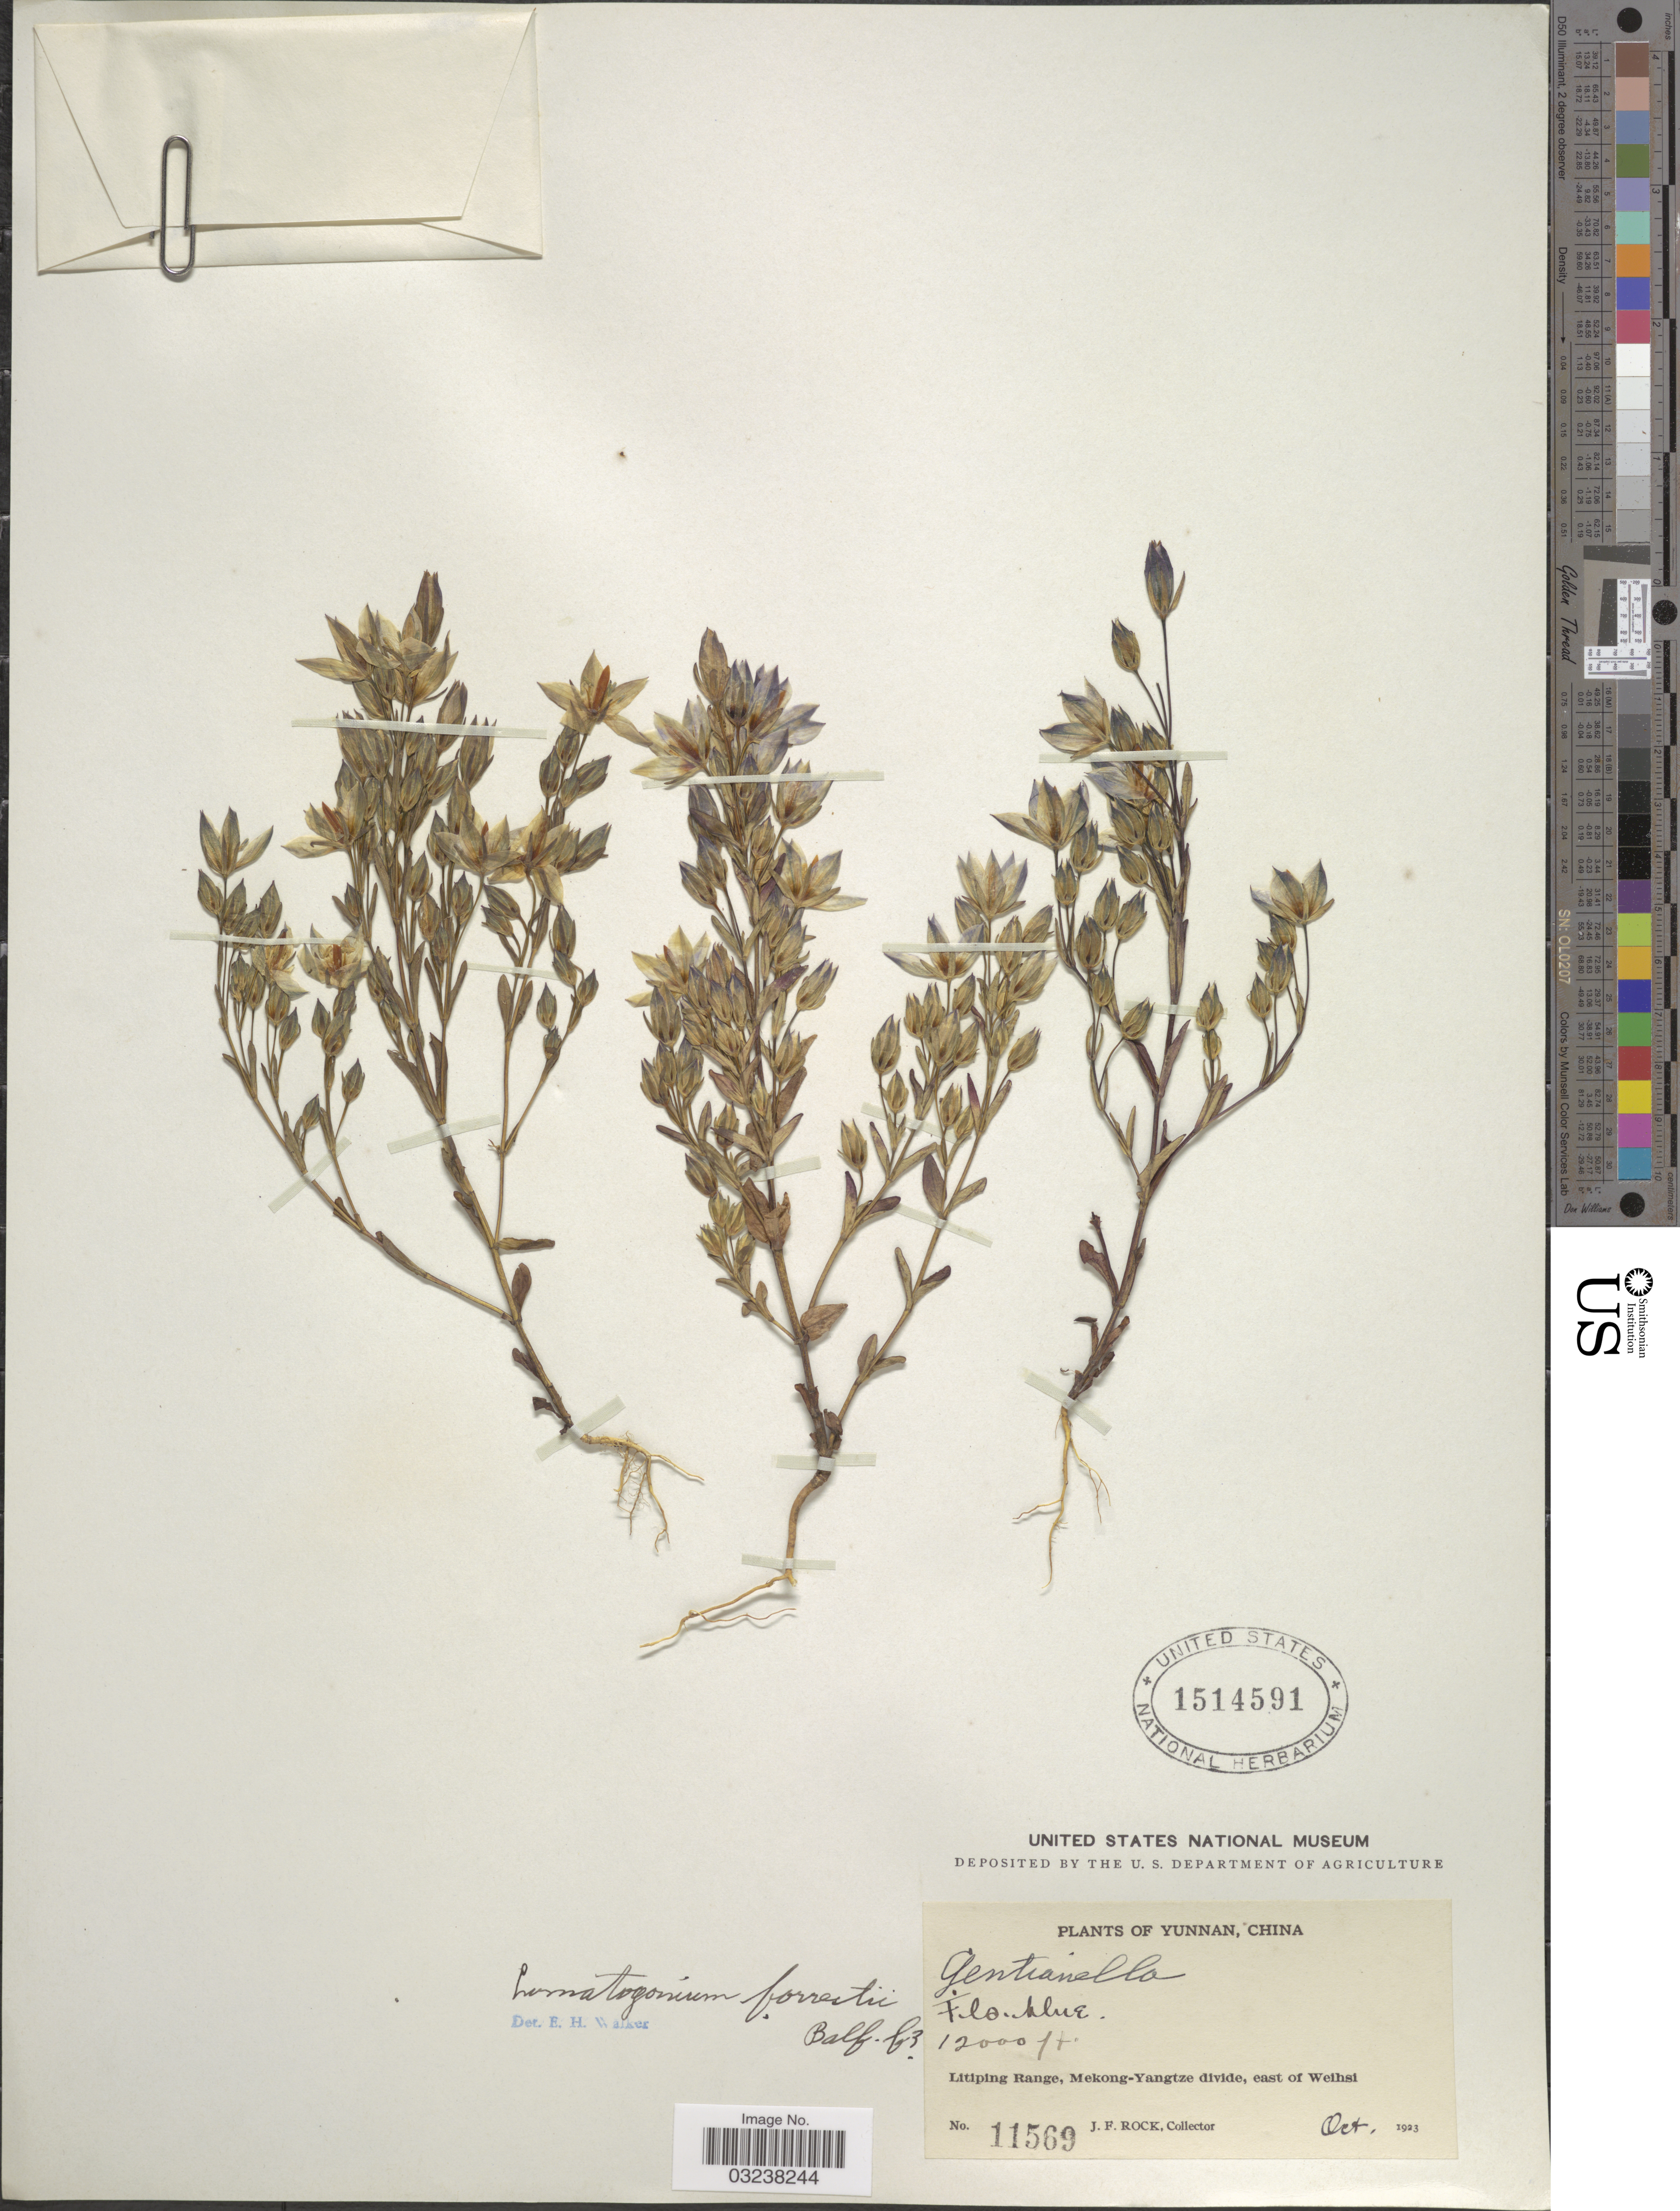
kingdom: Plantae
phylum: Tracheophyta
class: Magnoliopsida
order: Gentianales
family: Gentianaceae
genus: Lomatogonium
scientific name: Lomatogonium forrestii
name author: (Balf. f.) Fernald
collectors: J. Rock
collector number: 11569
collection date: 1923-10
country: China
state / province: Yunnan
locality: Litiping Range, Mekong-Yangtze divide, east of Weihsi.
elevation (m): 3658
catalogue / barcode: US 1514591